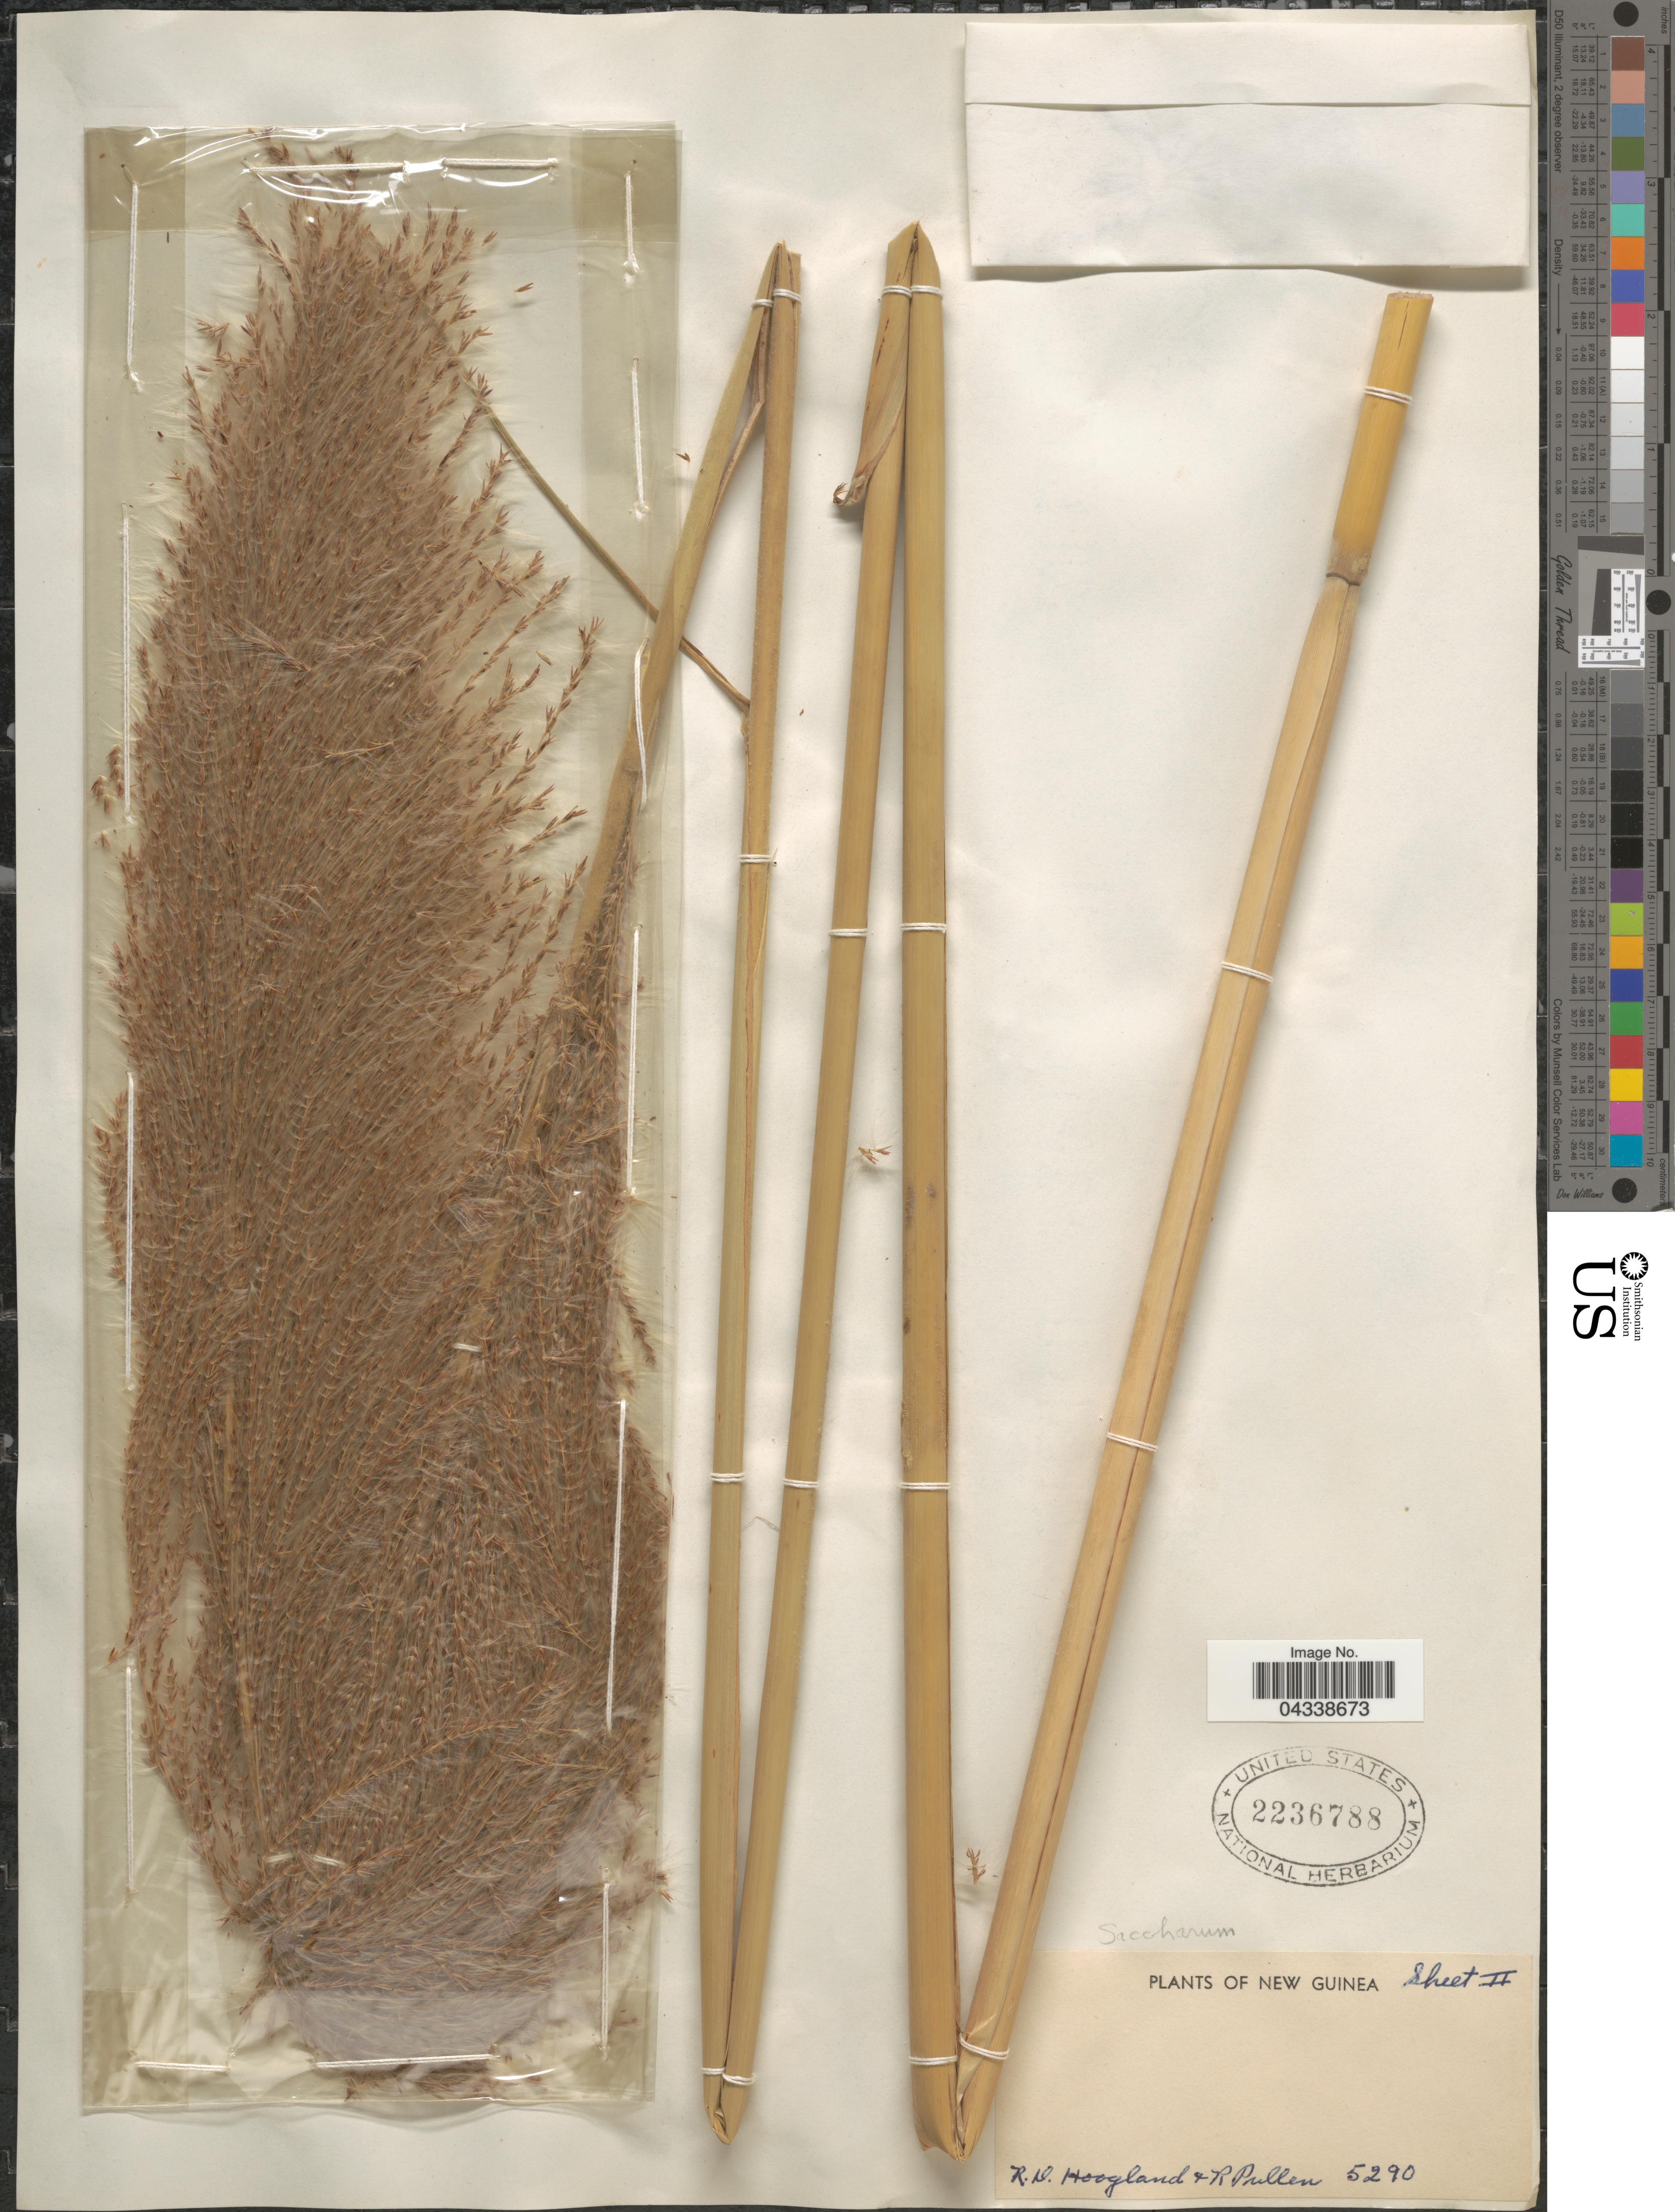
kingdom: Plantae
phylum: Tracheophyta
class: Liliopsida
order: Poales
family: Poaceae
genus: Saccharum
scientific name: Saccharum sp.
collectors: R. D. Hoogland & R. Pullen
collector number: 5290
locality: New Guinea.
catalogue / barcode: US 2236788